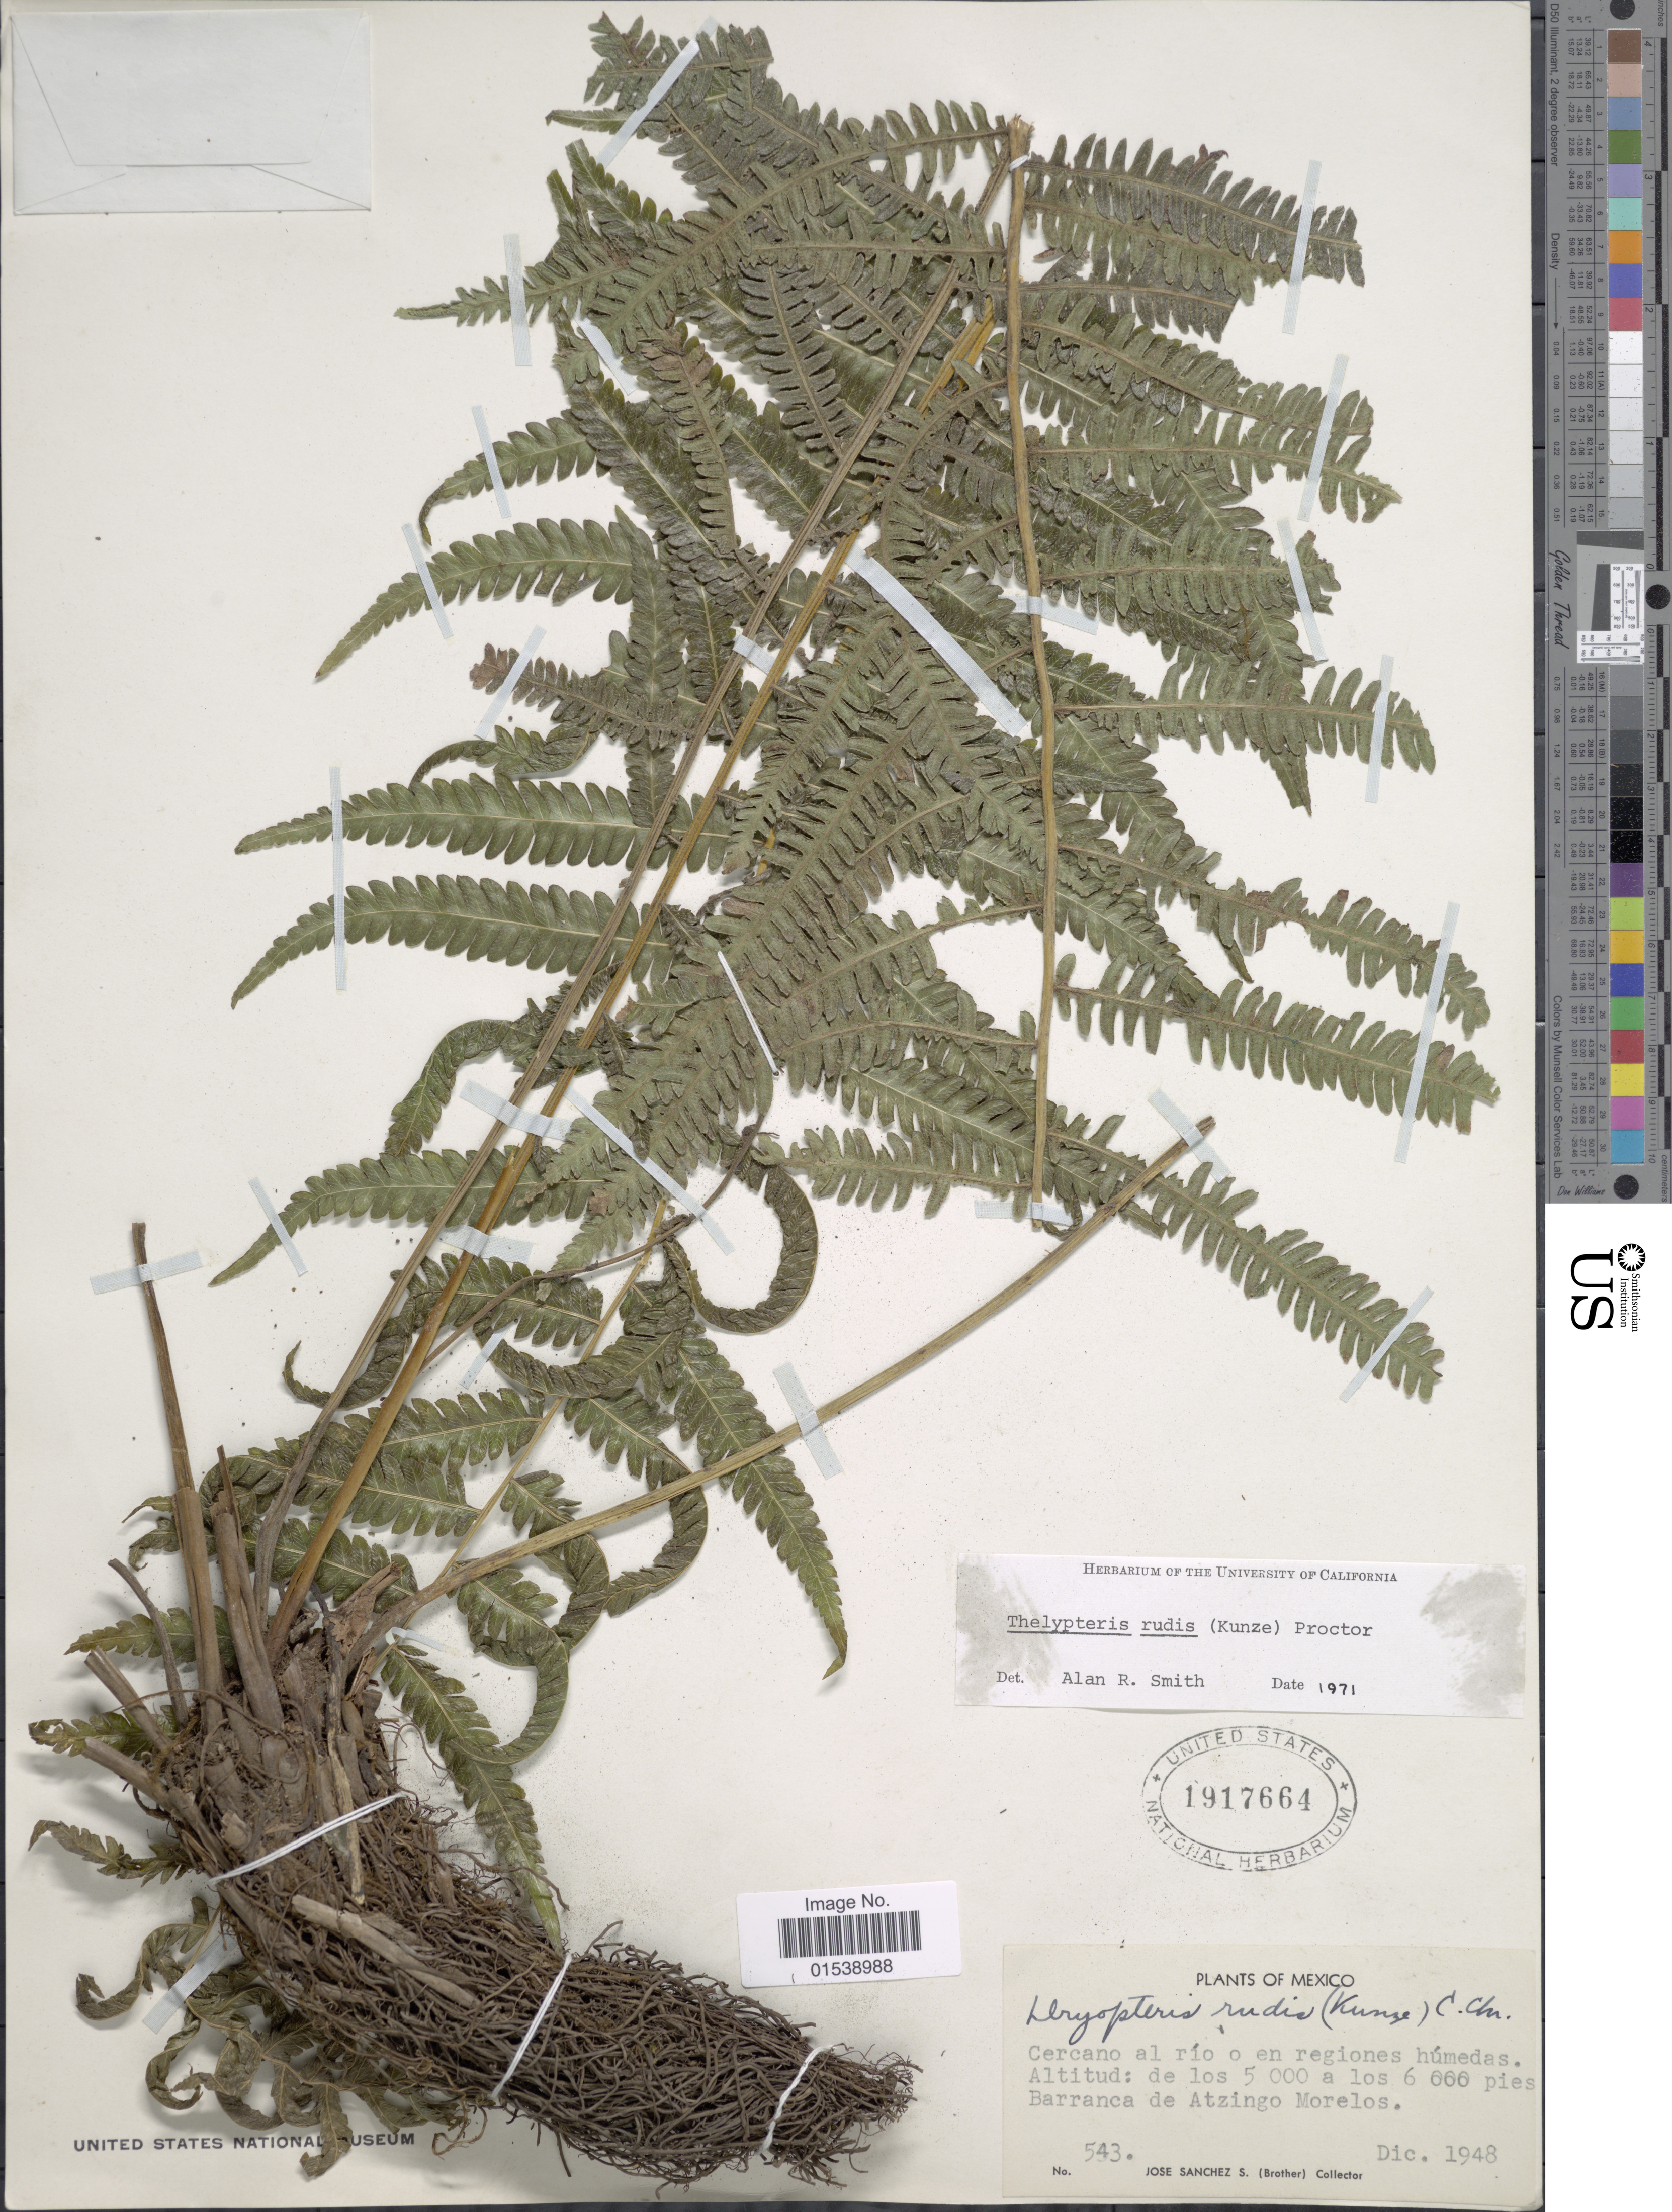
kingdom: Plantae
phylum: Tracheophyta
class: Polypodiopsida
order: Polypodiales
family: Thelypteridaceae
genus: Amauropelta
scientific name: Amauropelta rudis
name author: (Kunze) Pic. Serm.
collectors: J. Sanchez S.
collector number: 543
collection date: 1948-12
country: Mexico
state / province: Morelos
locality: Barranca de Atzingo Morelos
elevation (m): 1524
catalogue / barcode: US 1917664